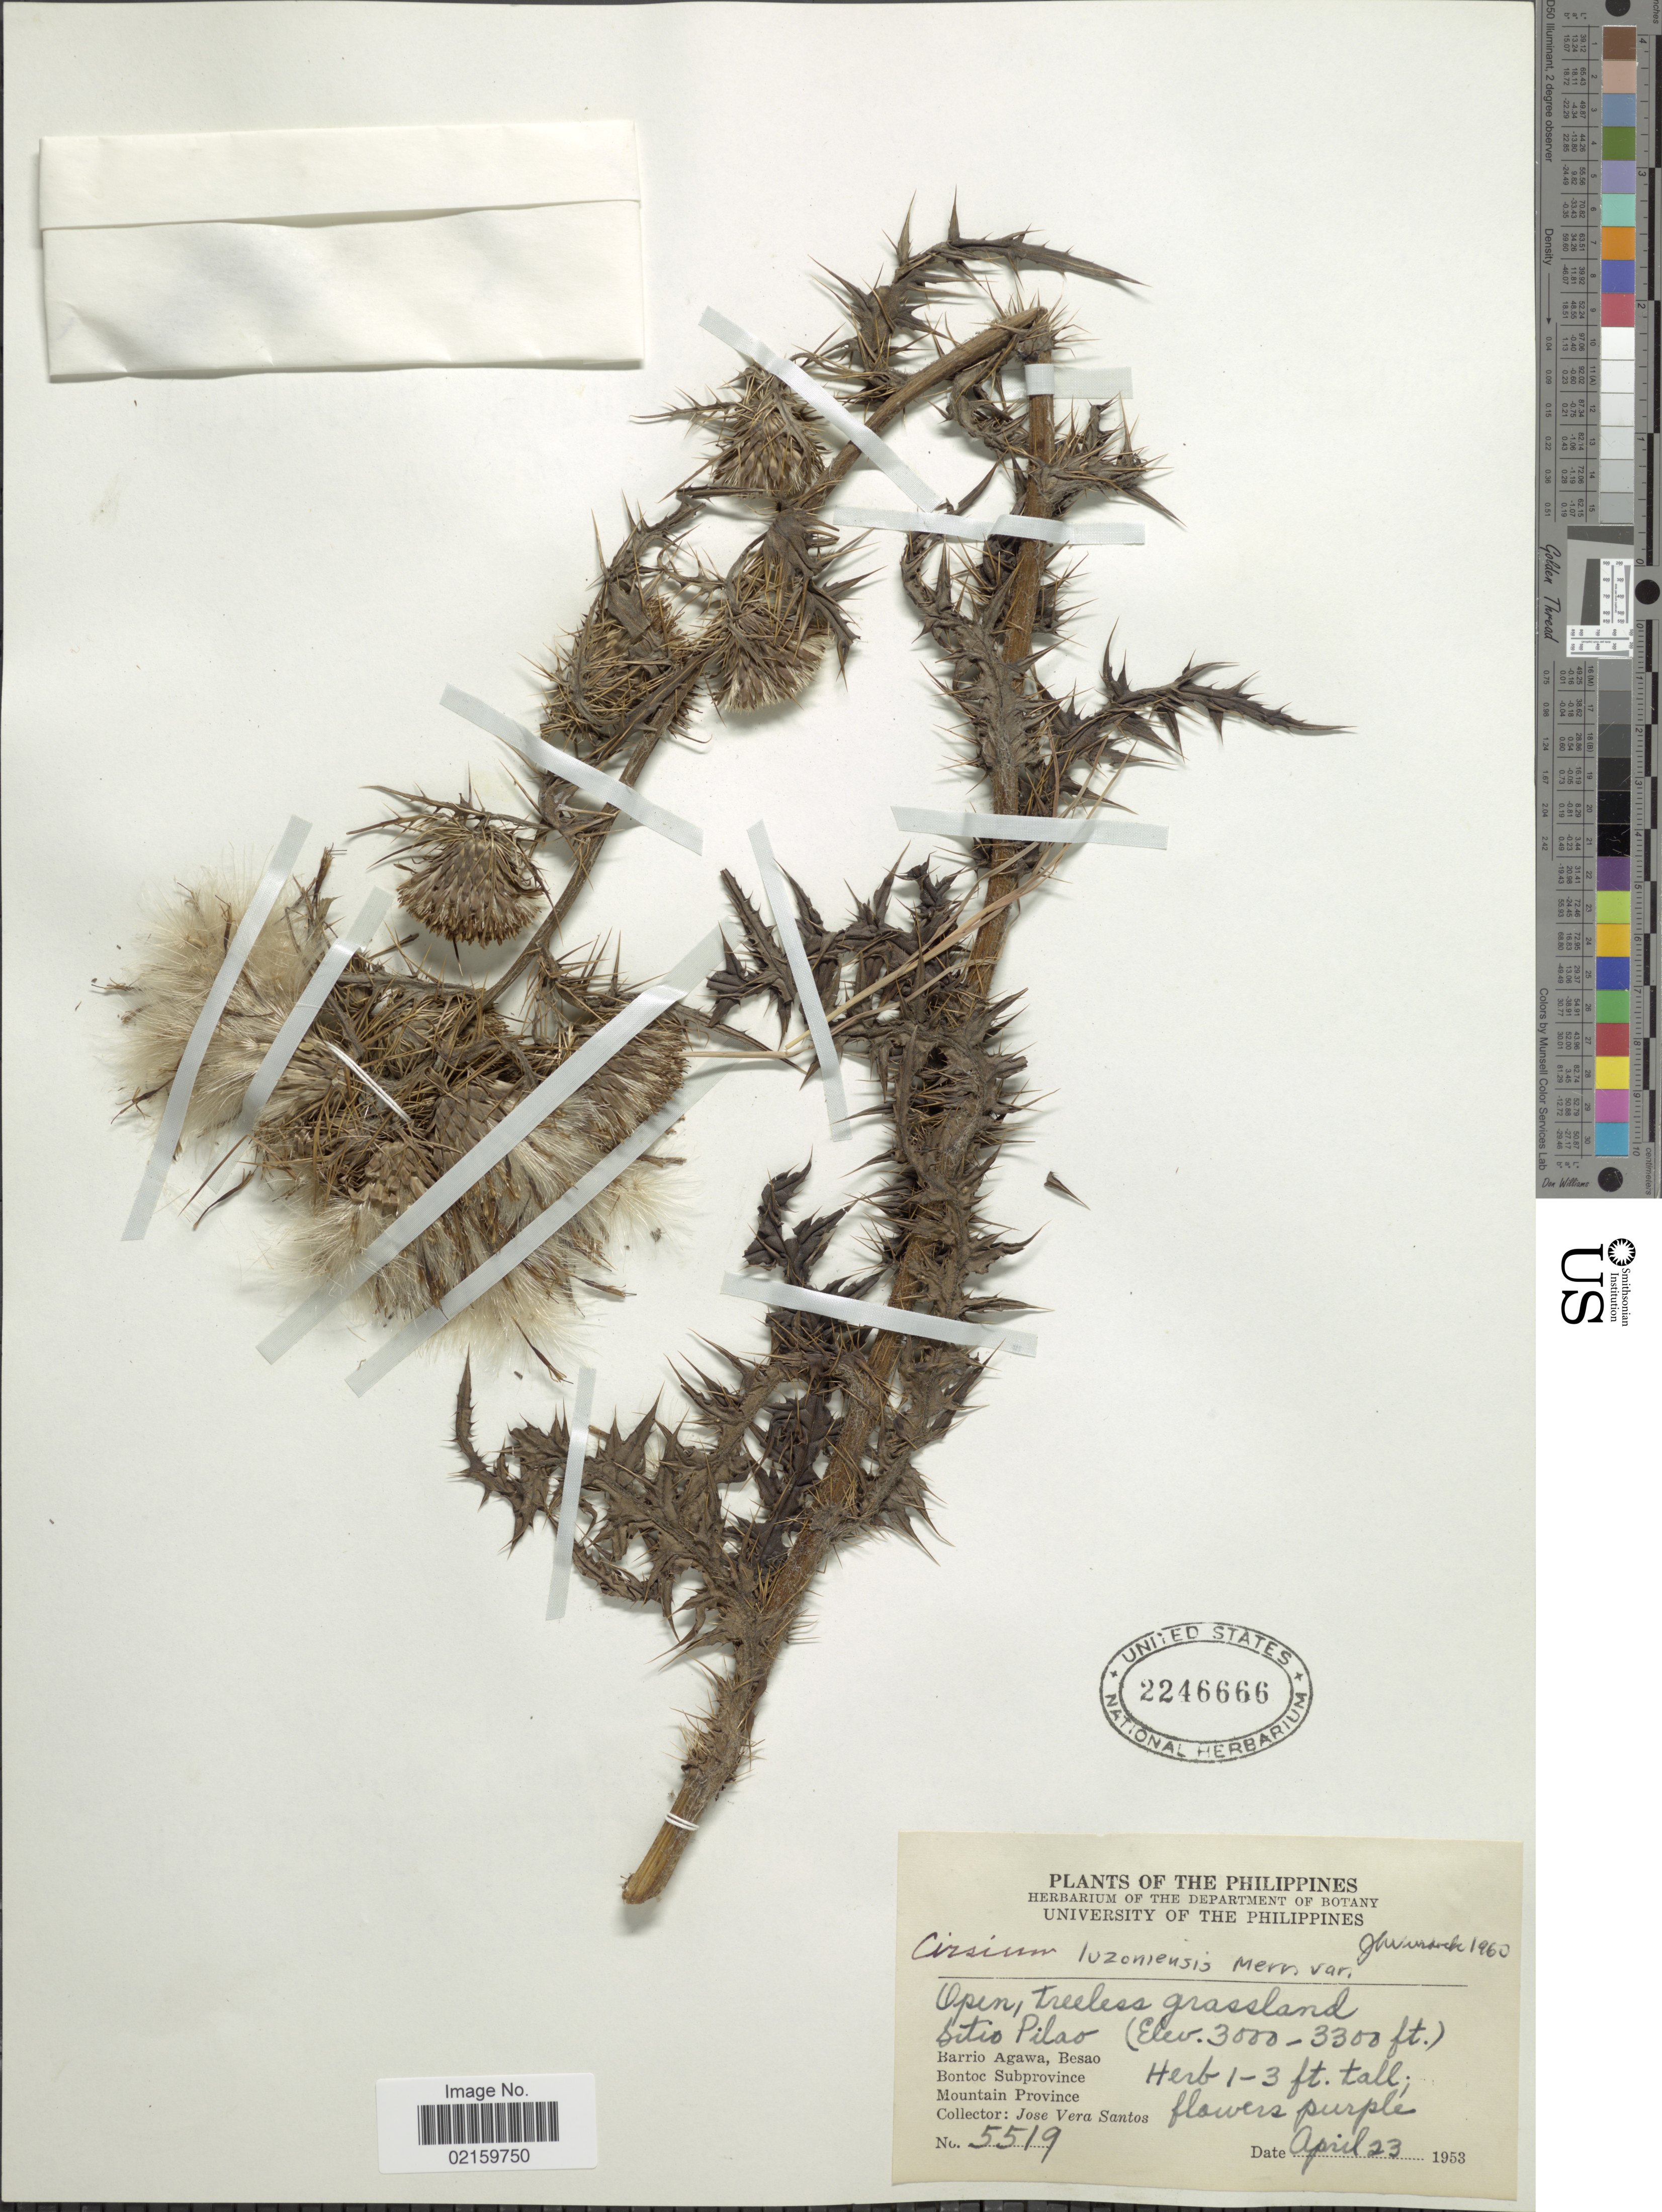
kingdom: Plantae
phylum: Tracheophyta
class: Magnoliopsida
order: Asterales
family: Asteraceae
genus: Cirsium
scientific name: Cirsium luzoniense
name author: Merr.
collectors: J. Santos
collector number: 5519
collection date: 1953-04-23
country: Philippines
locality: Barrio Agawa, Besao. Bontoc Subprovince Mountain Province.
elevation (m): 914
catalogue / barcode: US 2246666